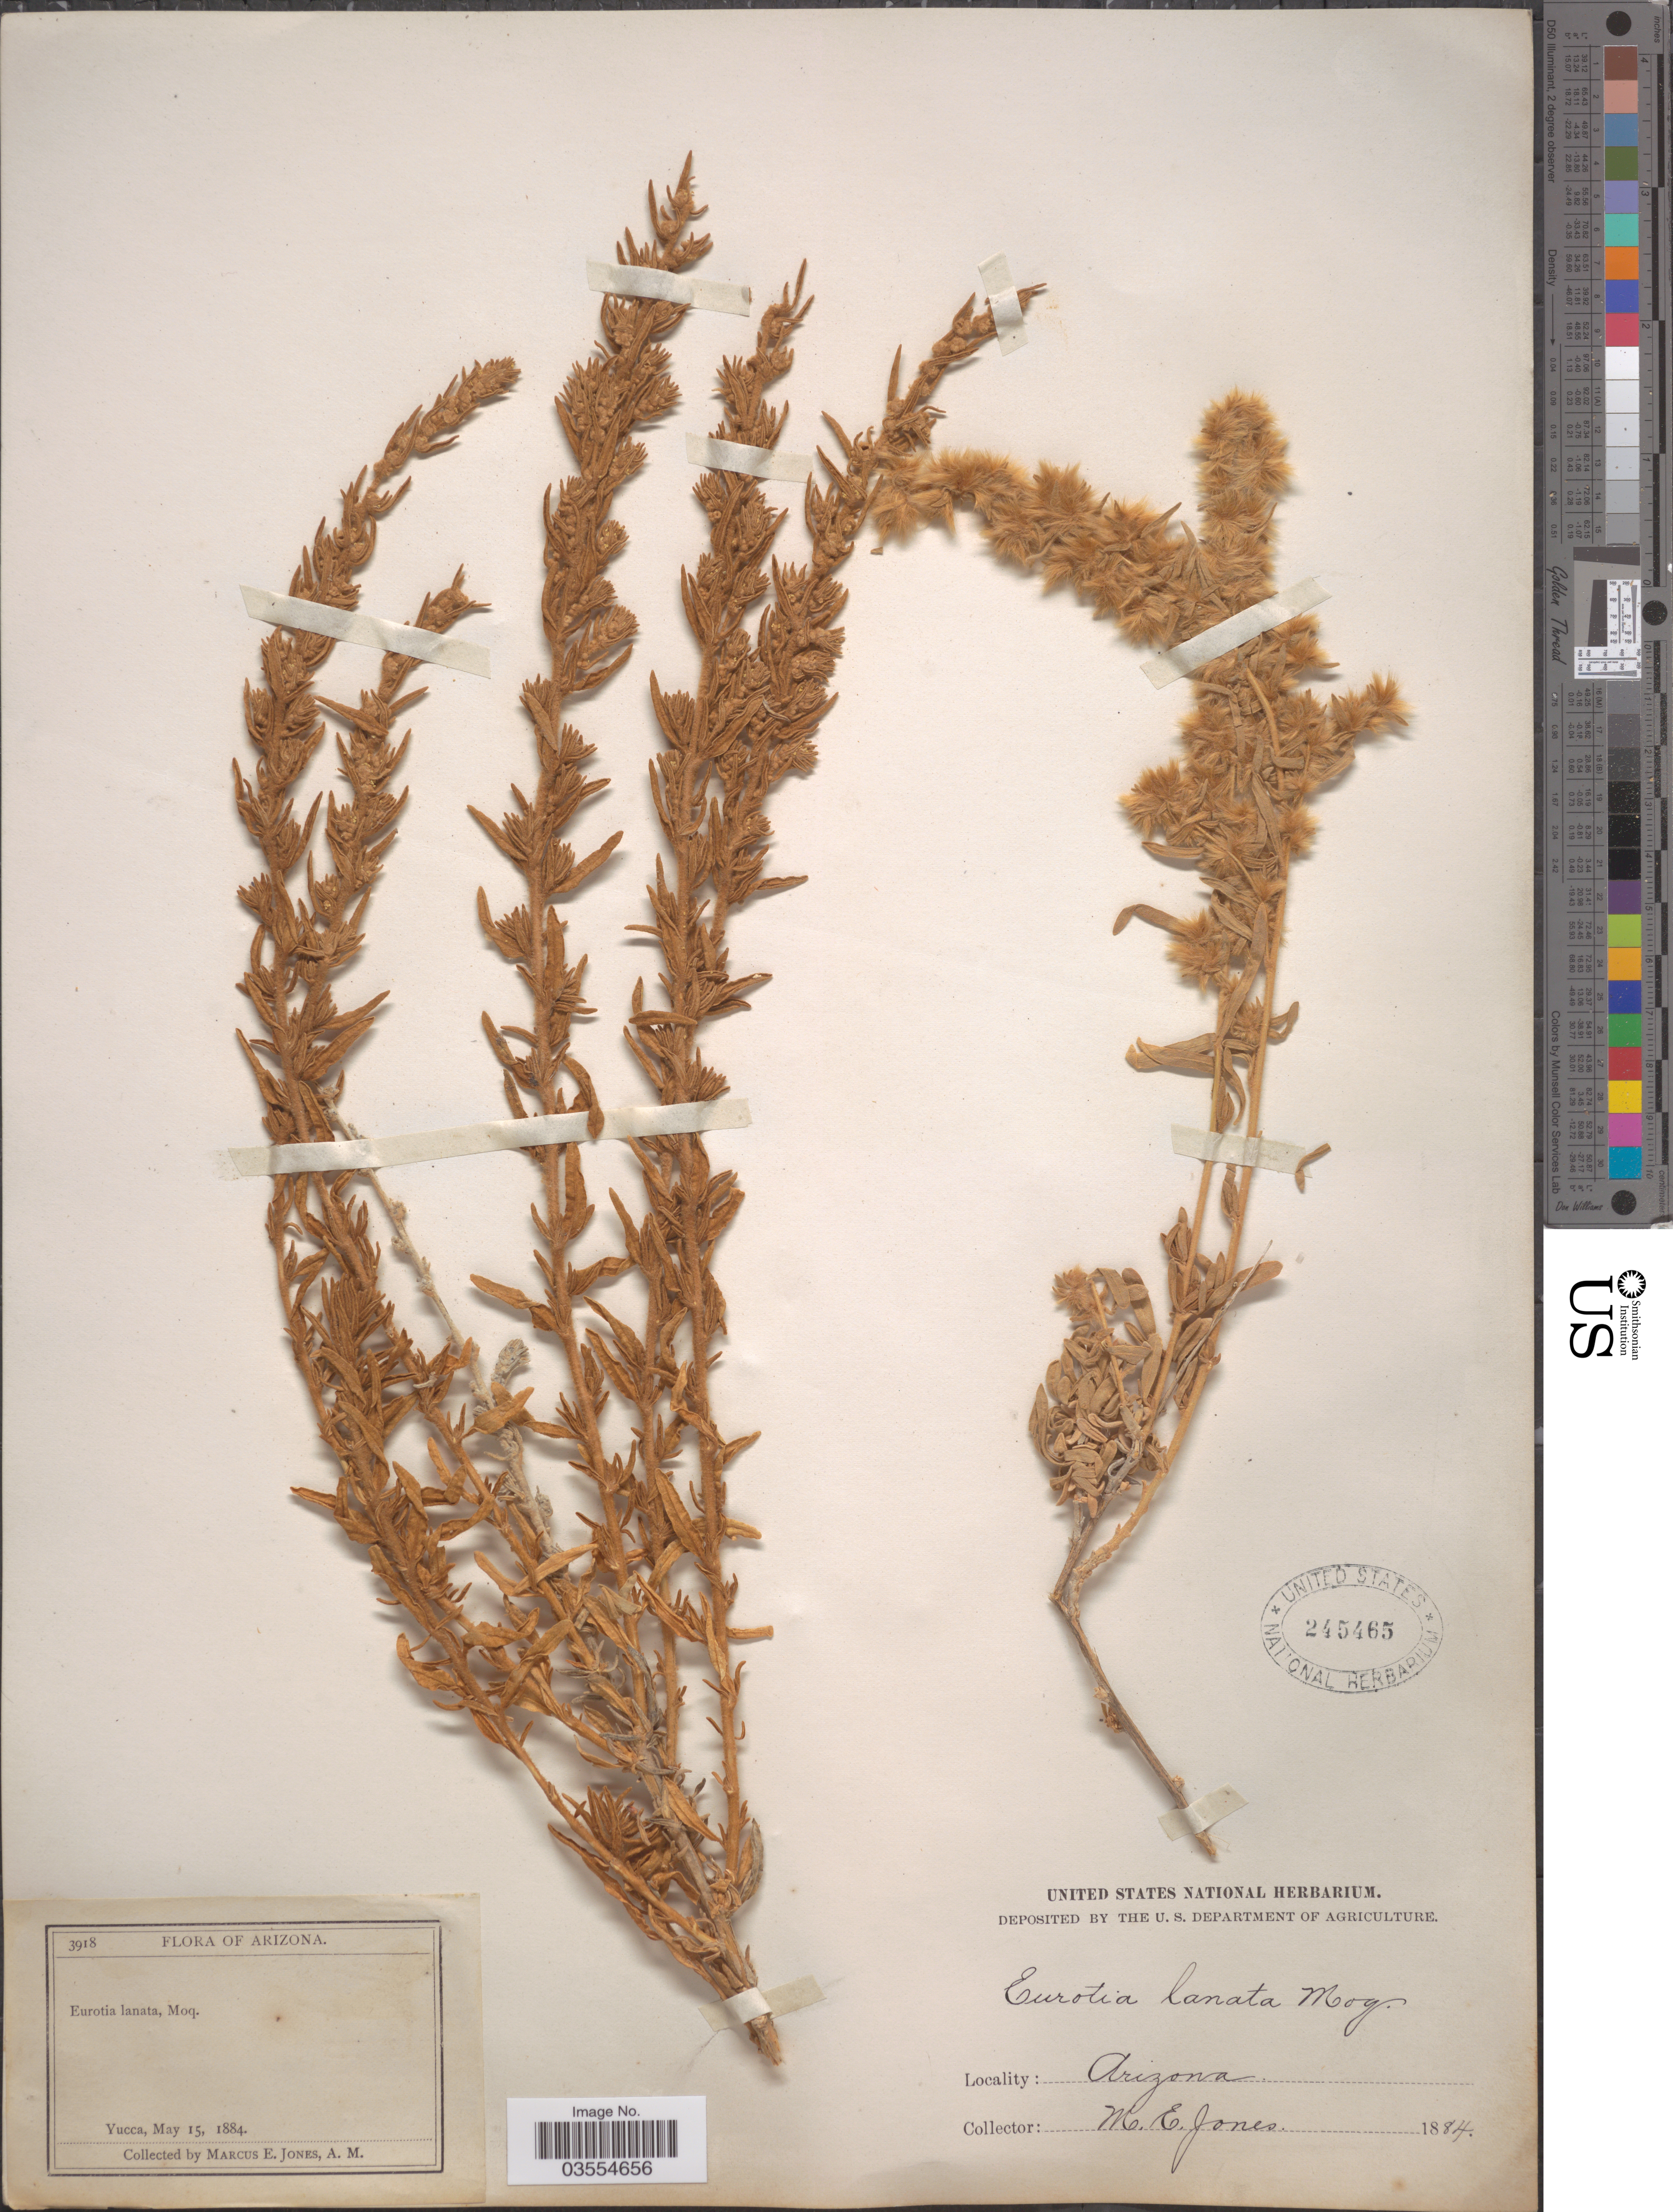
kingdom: Plantae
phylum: Tracheophyta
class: Magnoliopsida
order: Caryophyllales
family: Amaranthaceae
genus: Krascheninnikovia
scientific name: Krascheninnikovia lanata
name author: (Pursh) A. Meeuse & A.Smit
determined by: U.S. National Herbarium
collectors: M. E. Jones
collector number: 3918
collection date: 1884-05-15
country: United States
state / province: Arizona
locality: Yucca.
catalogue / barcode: US 245465